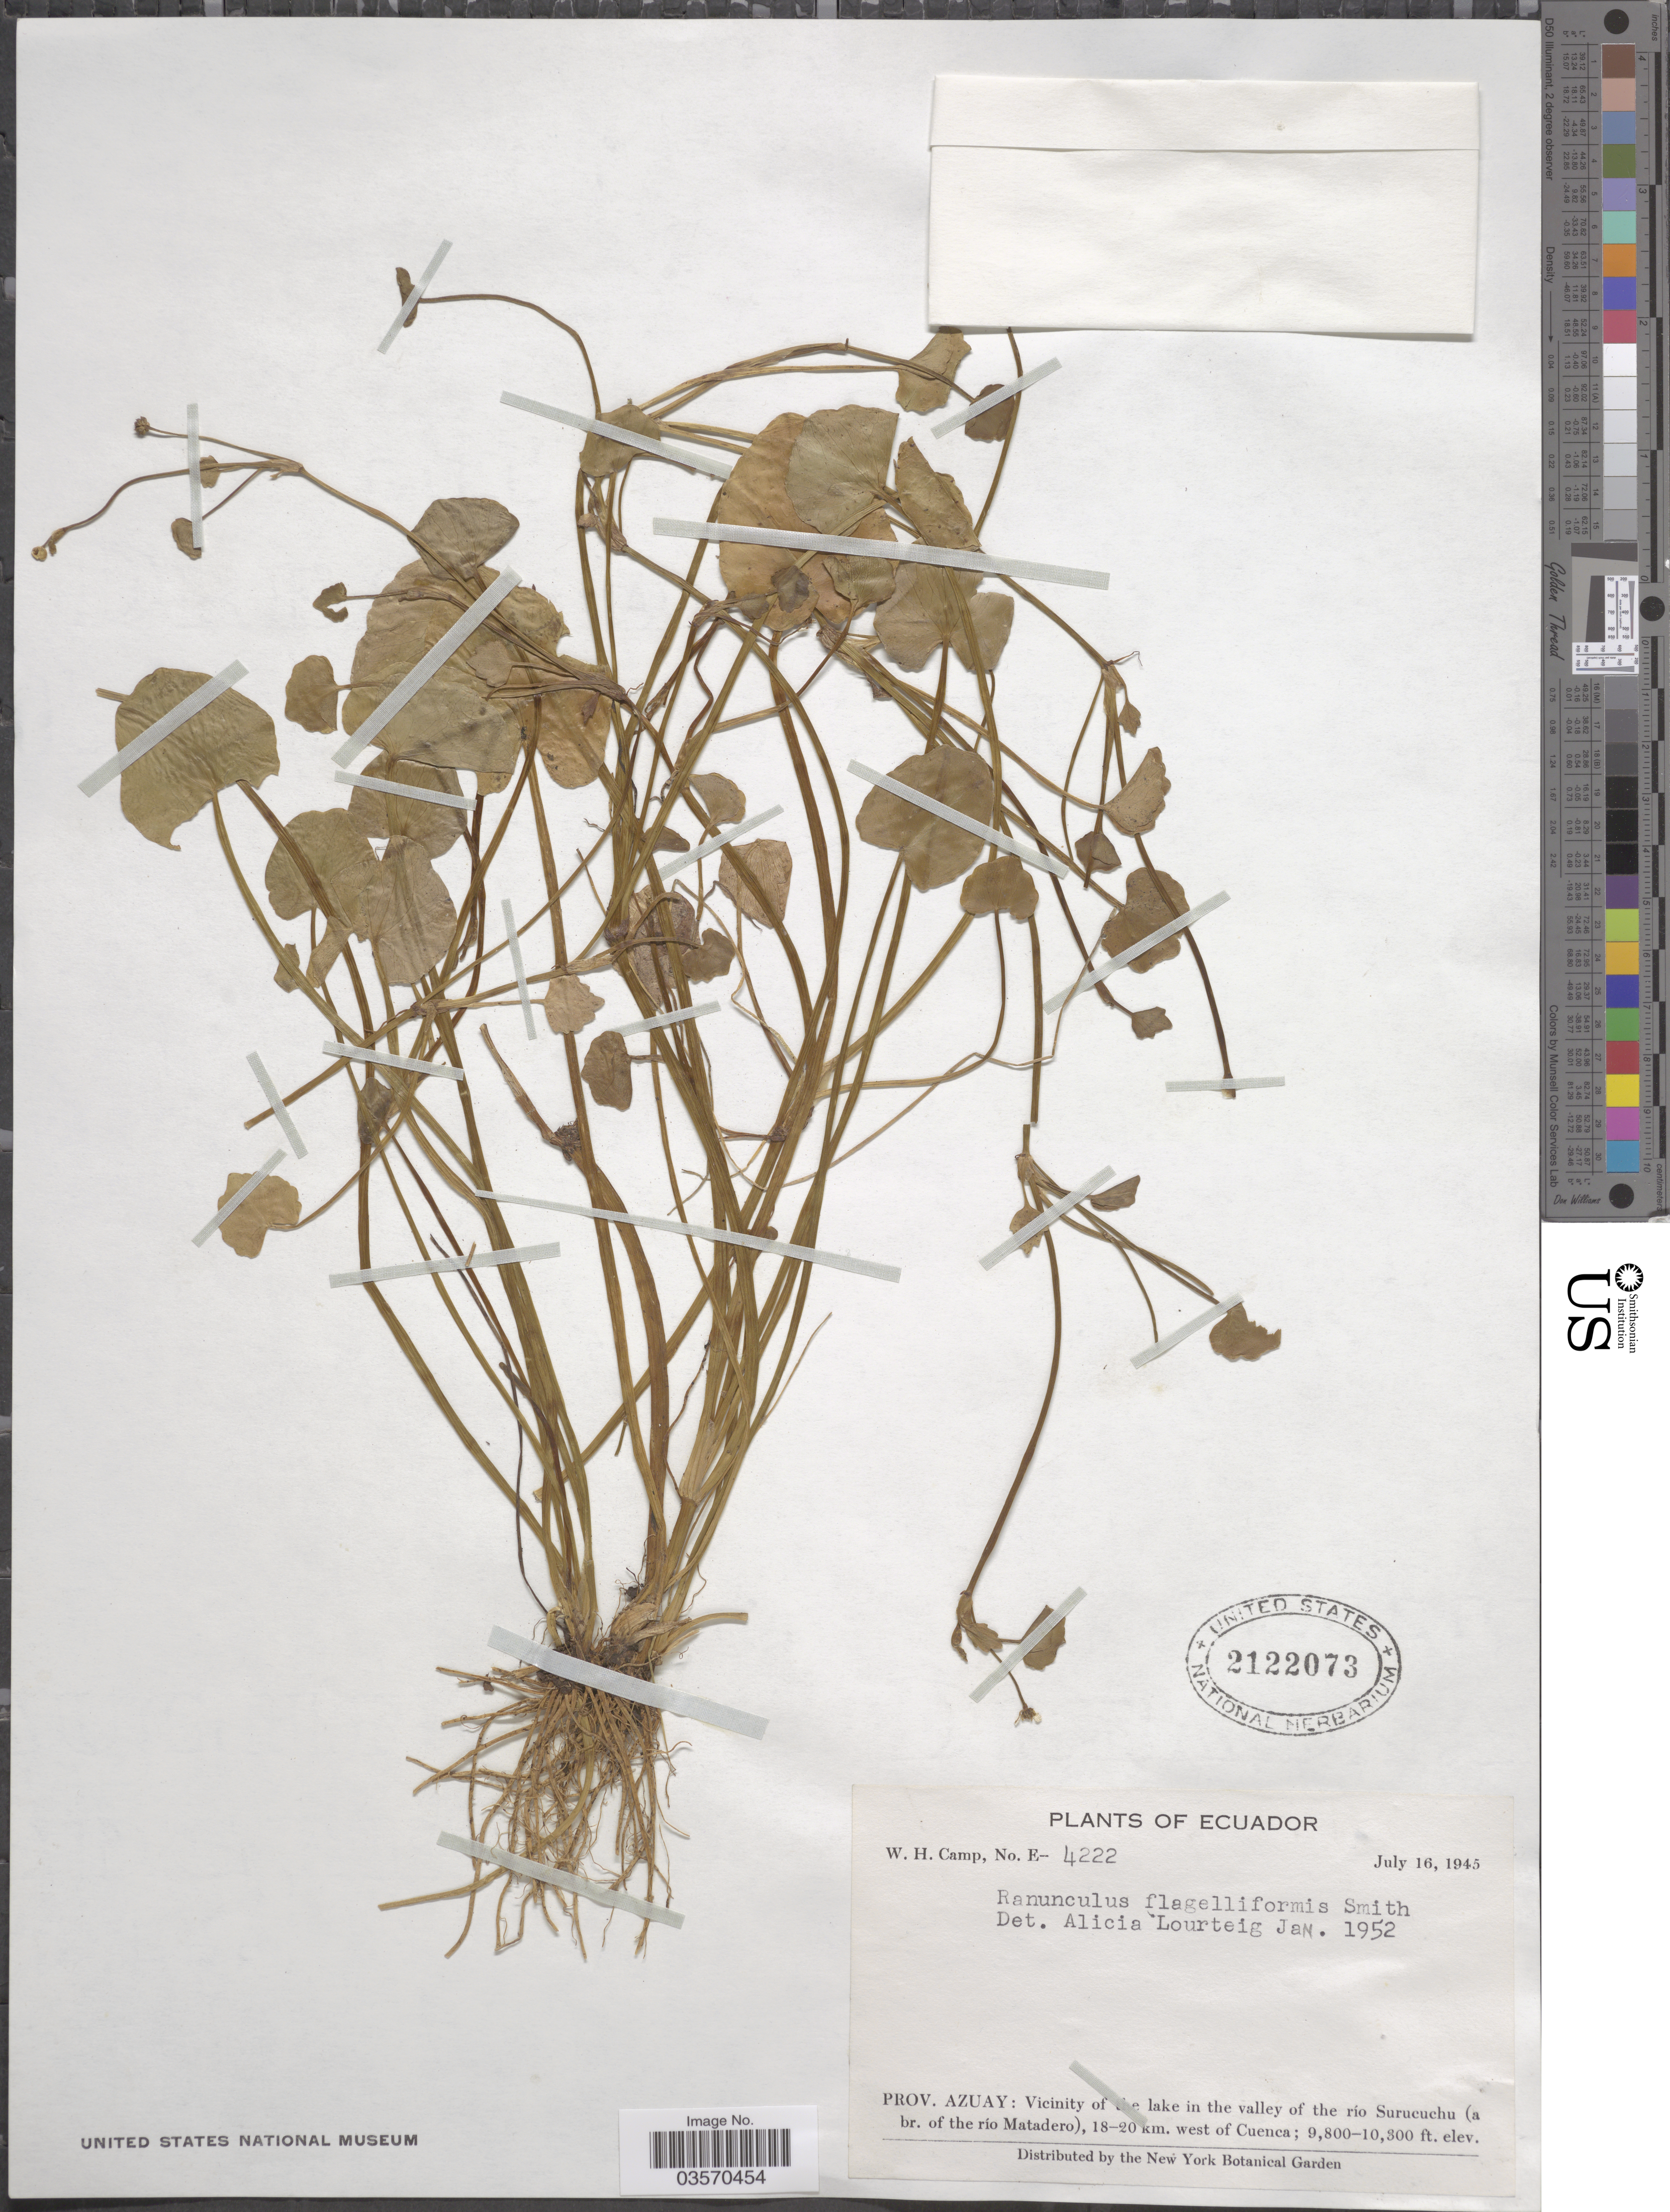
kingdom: Plantae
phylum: Tracheophyta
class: Magnoliopsida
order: Ranunculales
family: Ranunculaceae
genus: Ranunculus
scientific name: Ranunculus flagelliformis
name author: Sm.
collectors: W. H. Camp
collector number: E-4222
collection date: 1945-07-16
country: Ecuador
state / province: Azuay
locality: Vicinity of the lake in the valley of the río Surucuchu (a br. of the río Matadero), 18-20 km. west of Cuenca.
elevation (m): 2987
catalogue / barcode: US 2122073